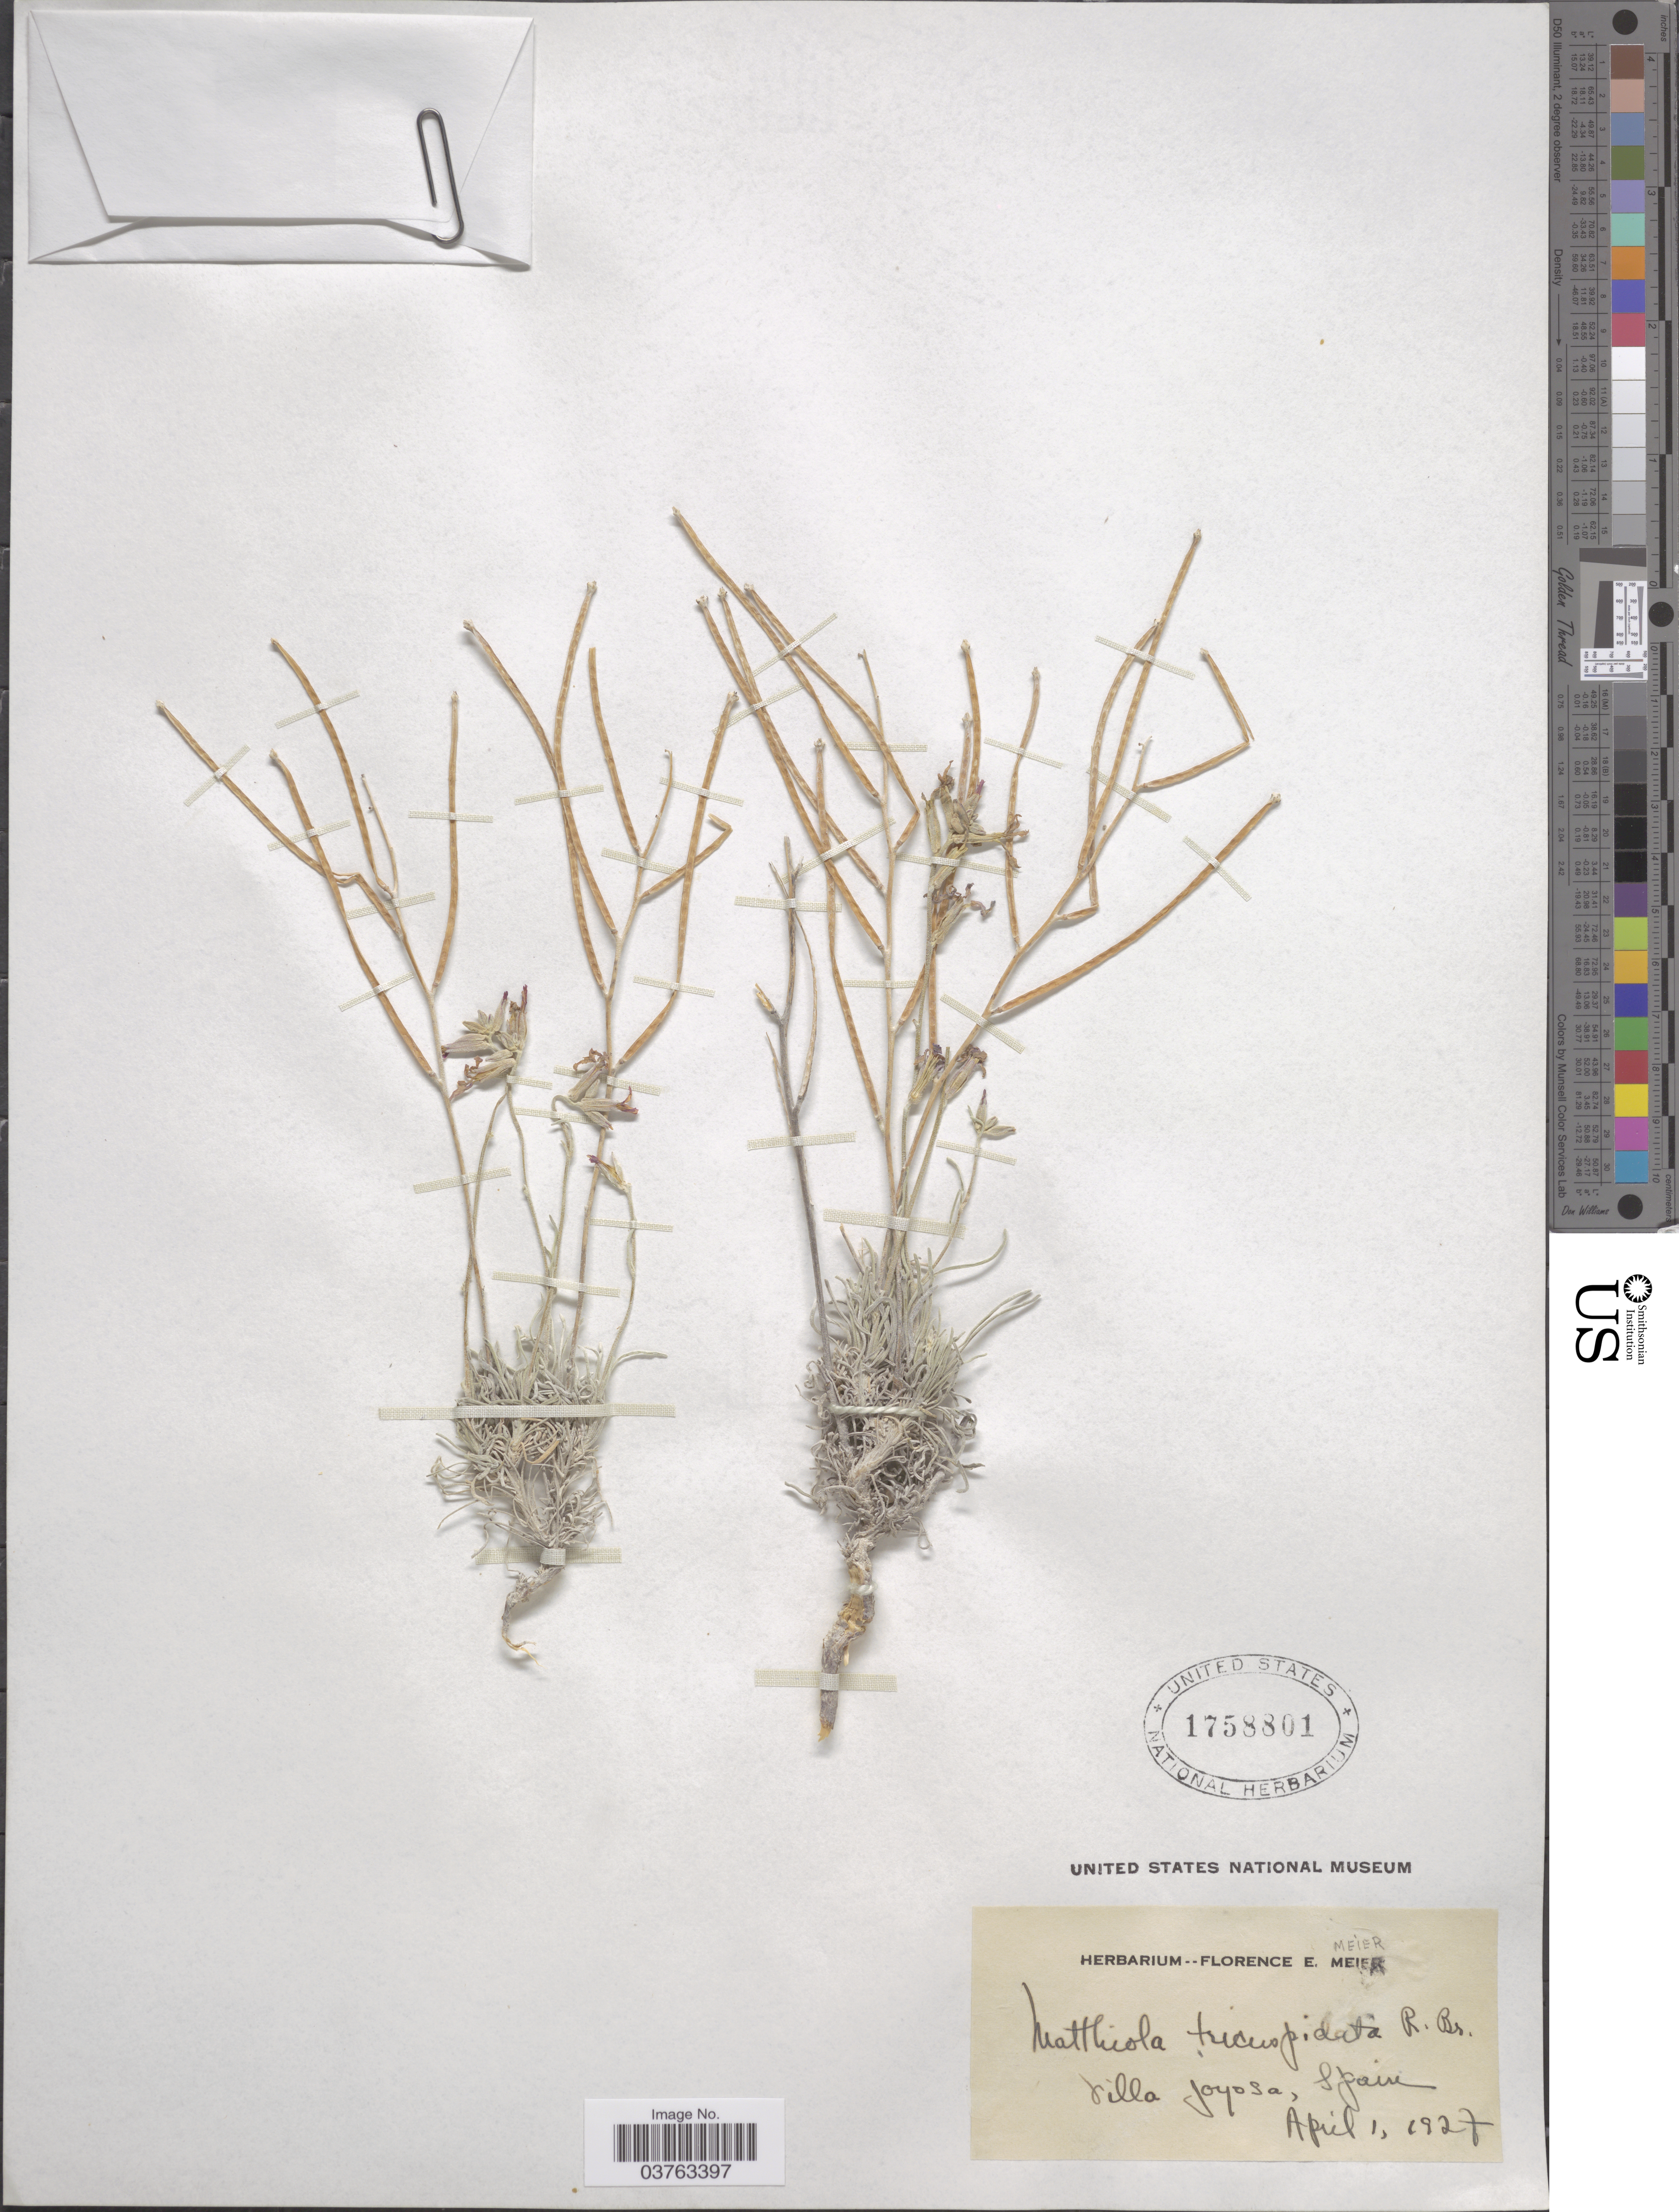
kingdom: Plantae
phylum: Tracheophyta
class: Magnoliopsida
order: Brassicales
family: Brassicaceae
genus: Matthiola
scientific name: Matthiola tricuspidata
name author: (L.) W.T. Aiton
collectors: ex herb. Florence E. Meier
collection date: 1927-04-01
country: Spain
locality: Villa Joyosa.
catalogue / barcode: US 1758801